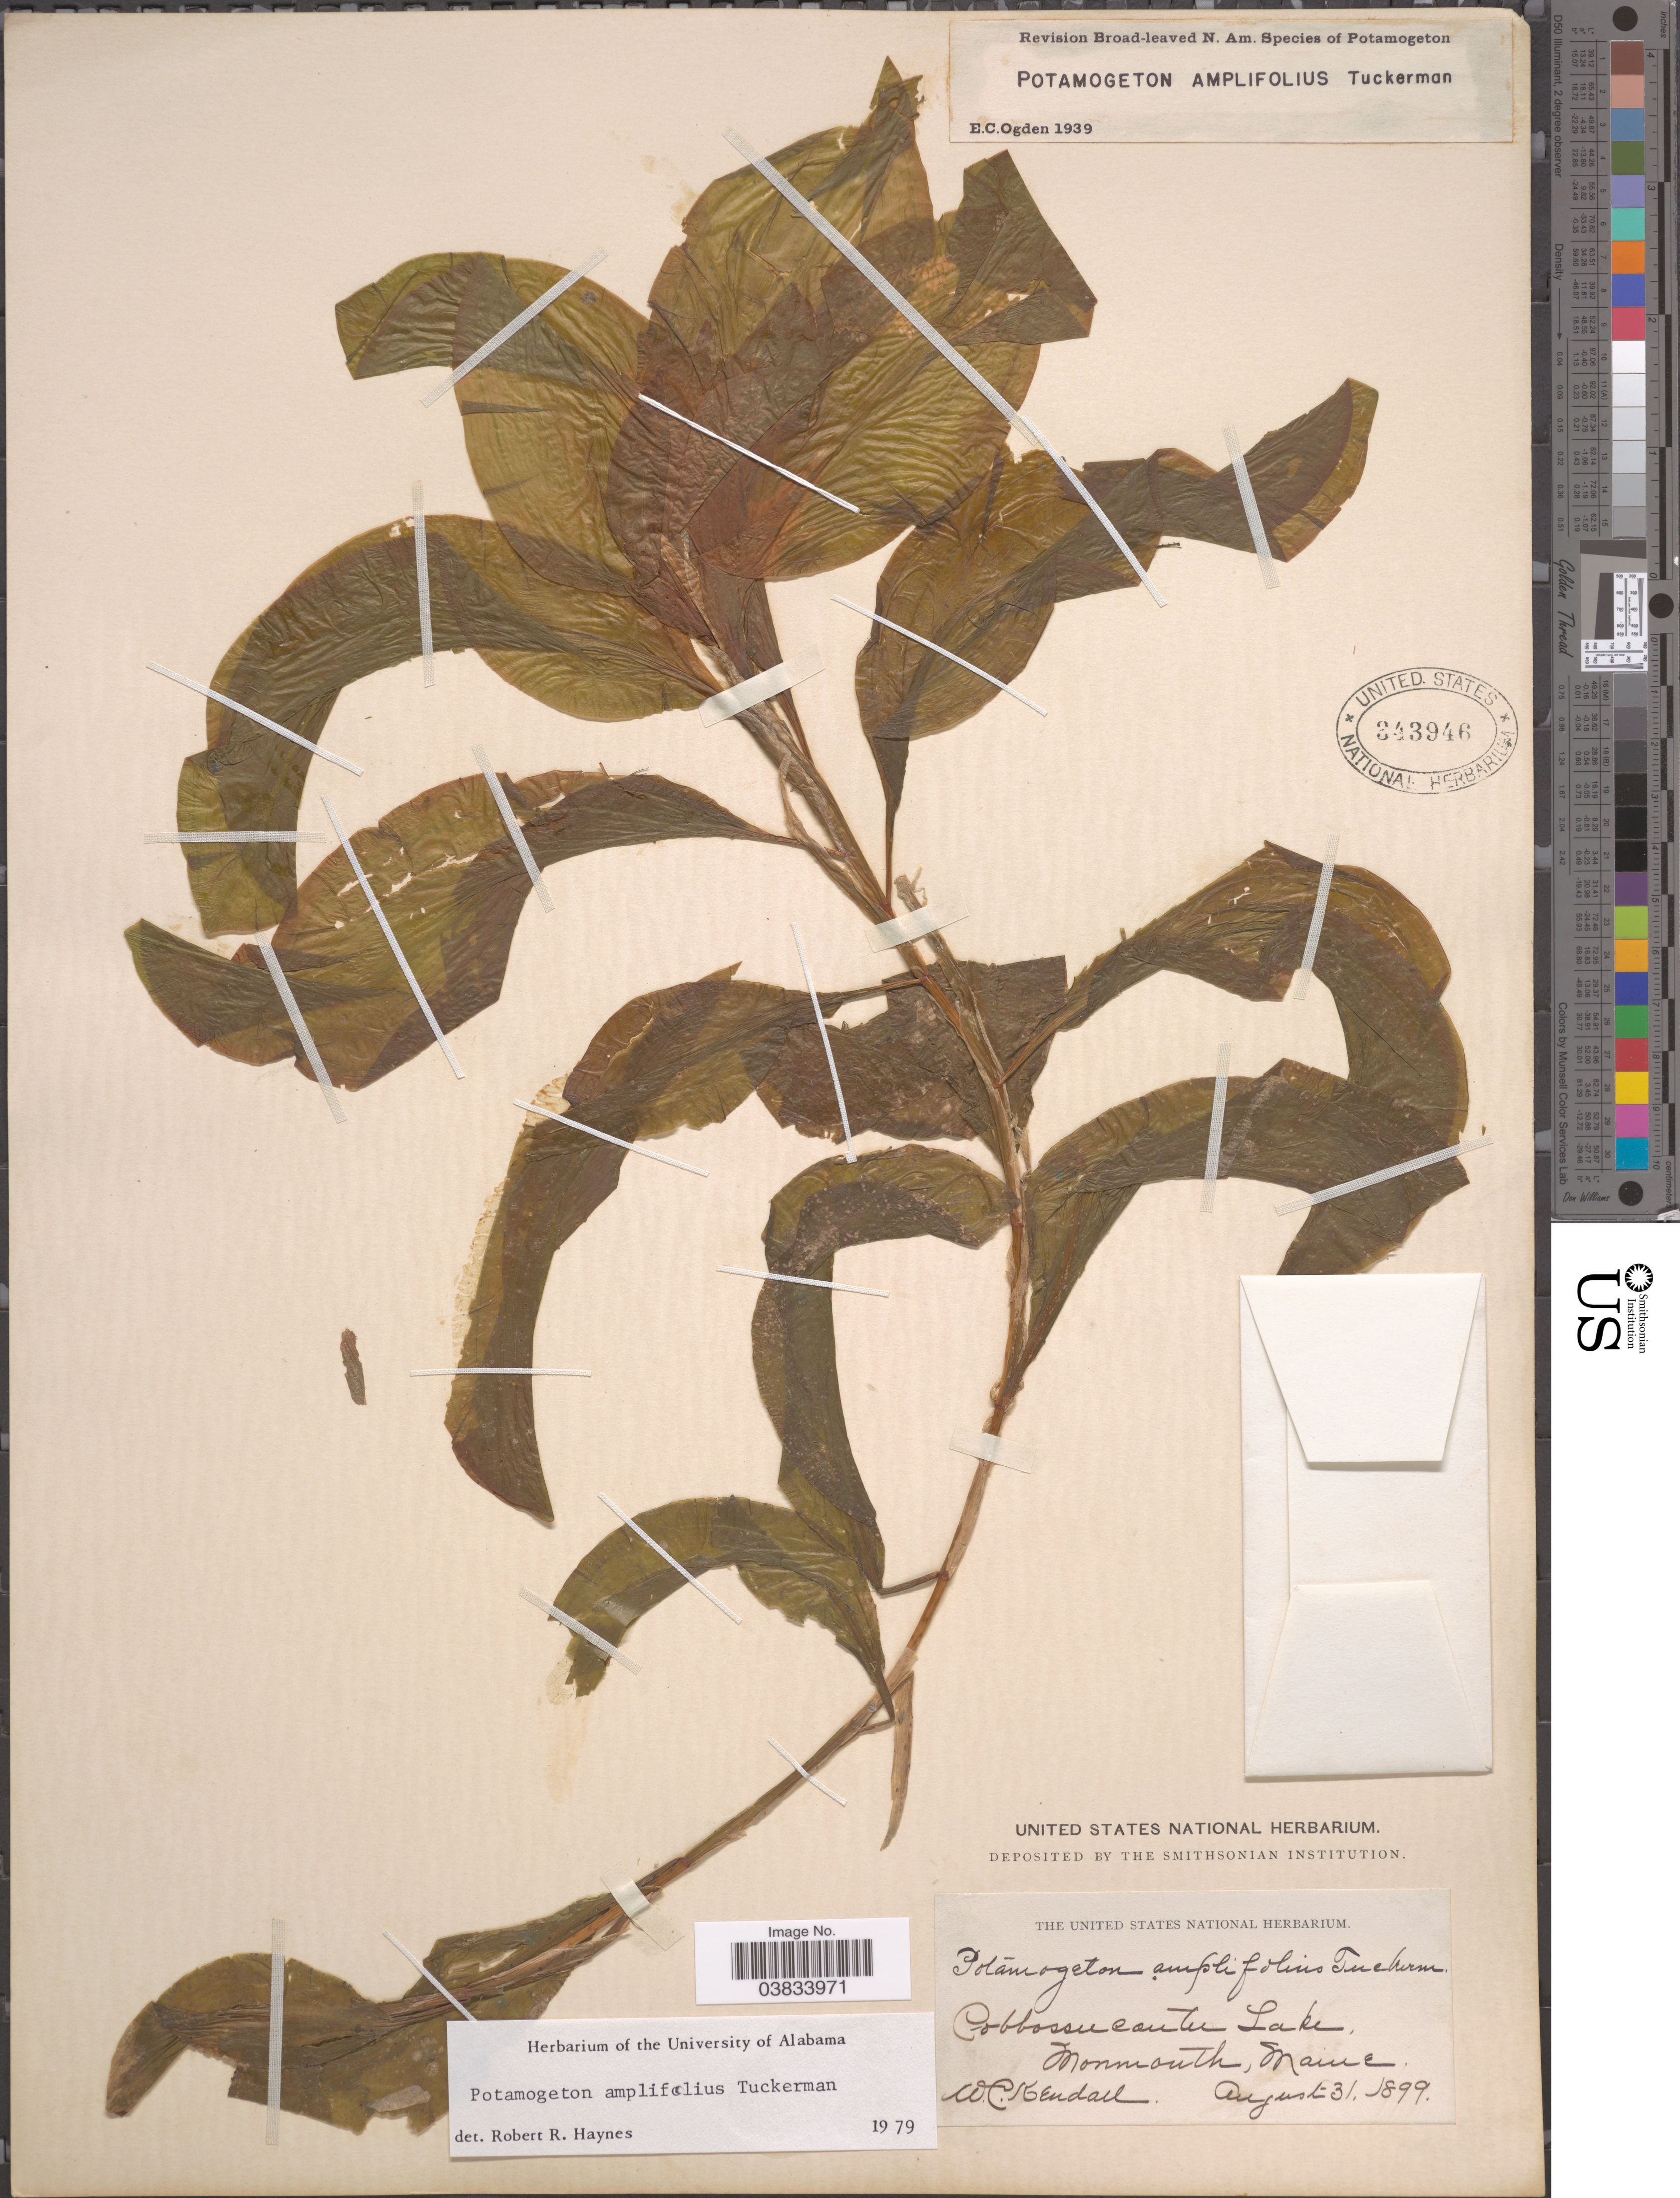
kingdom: Plantae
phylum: Tracheophyta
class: Liliopsida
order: Alismatales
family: Potamogetonaceae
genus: Potamogeton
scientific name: Potamogeton amplifolius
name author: Tuckerm.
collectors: W. Kendall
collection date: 1899-08-31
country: United States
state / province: Maine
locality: Cobbosseecontee Lake, Monmouth.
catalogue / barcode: US 343946